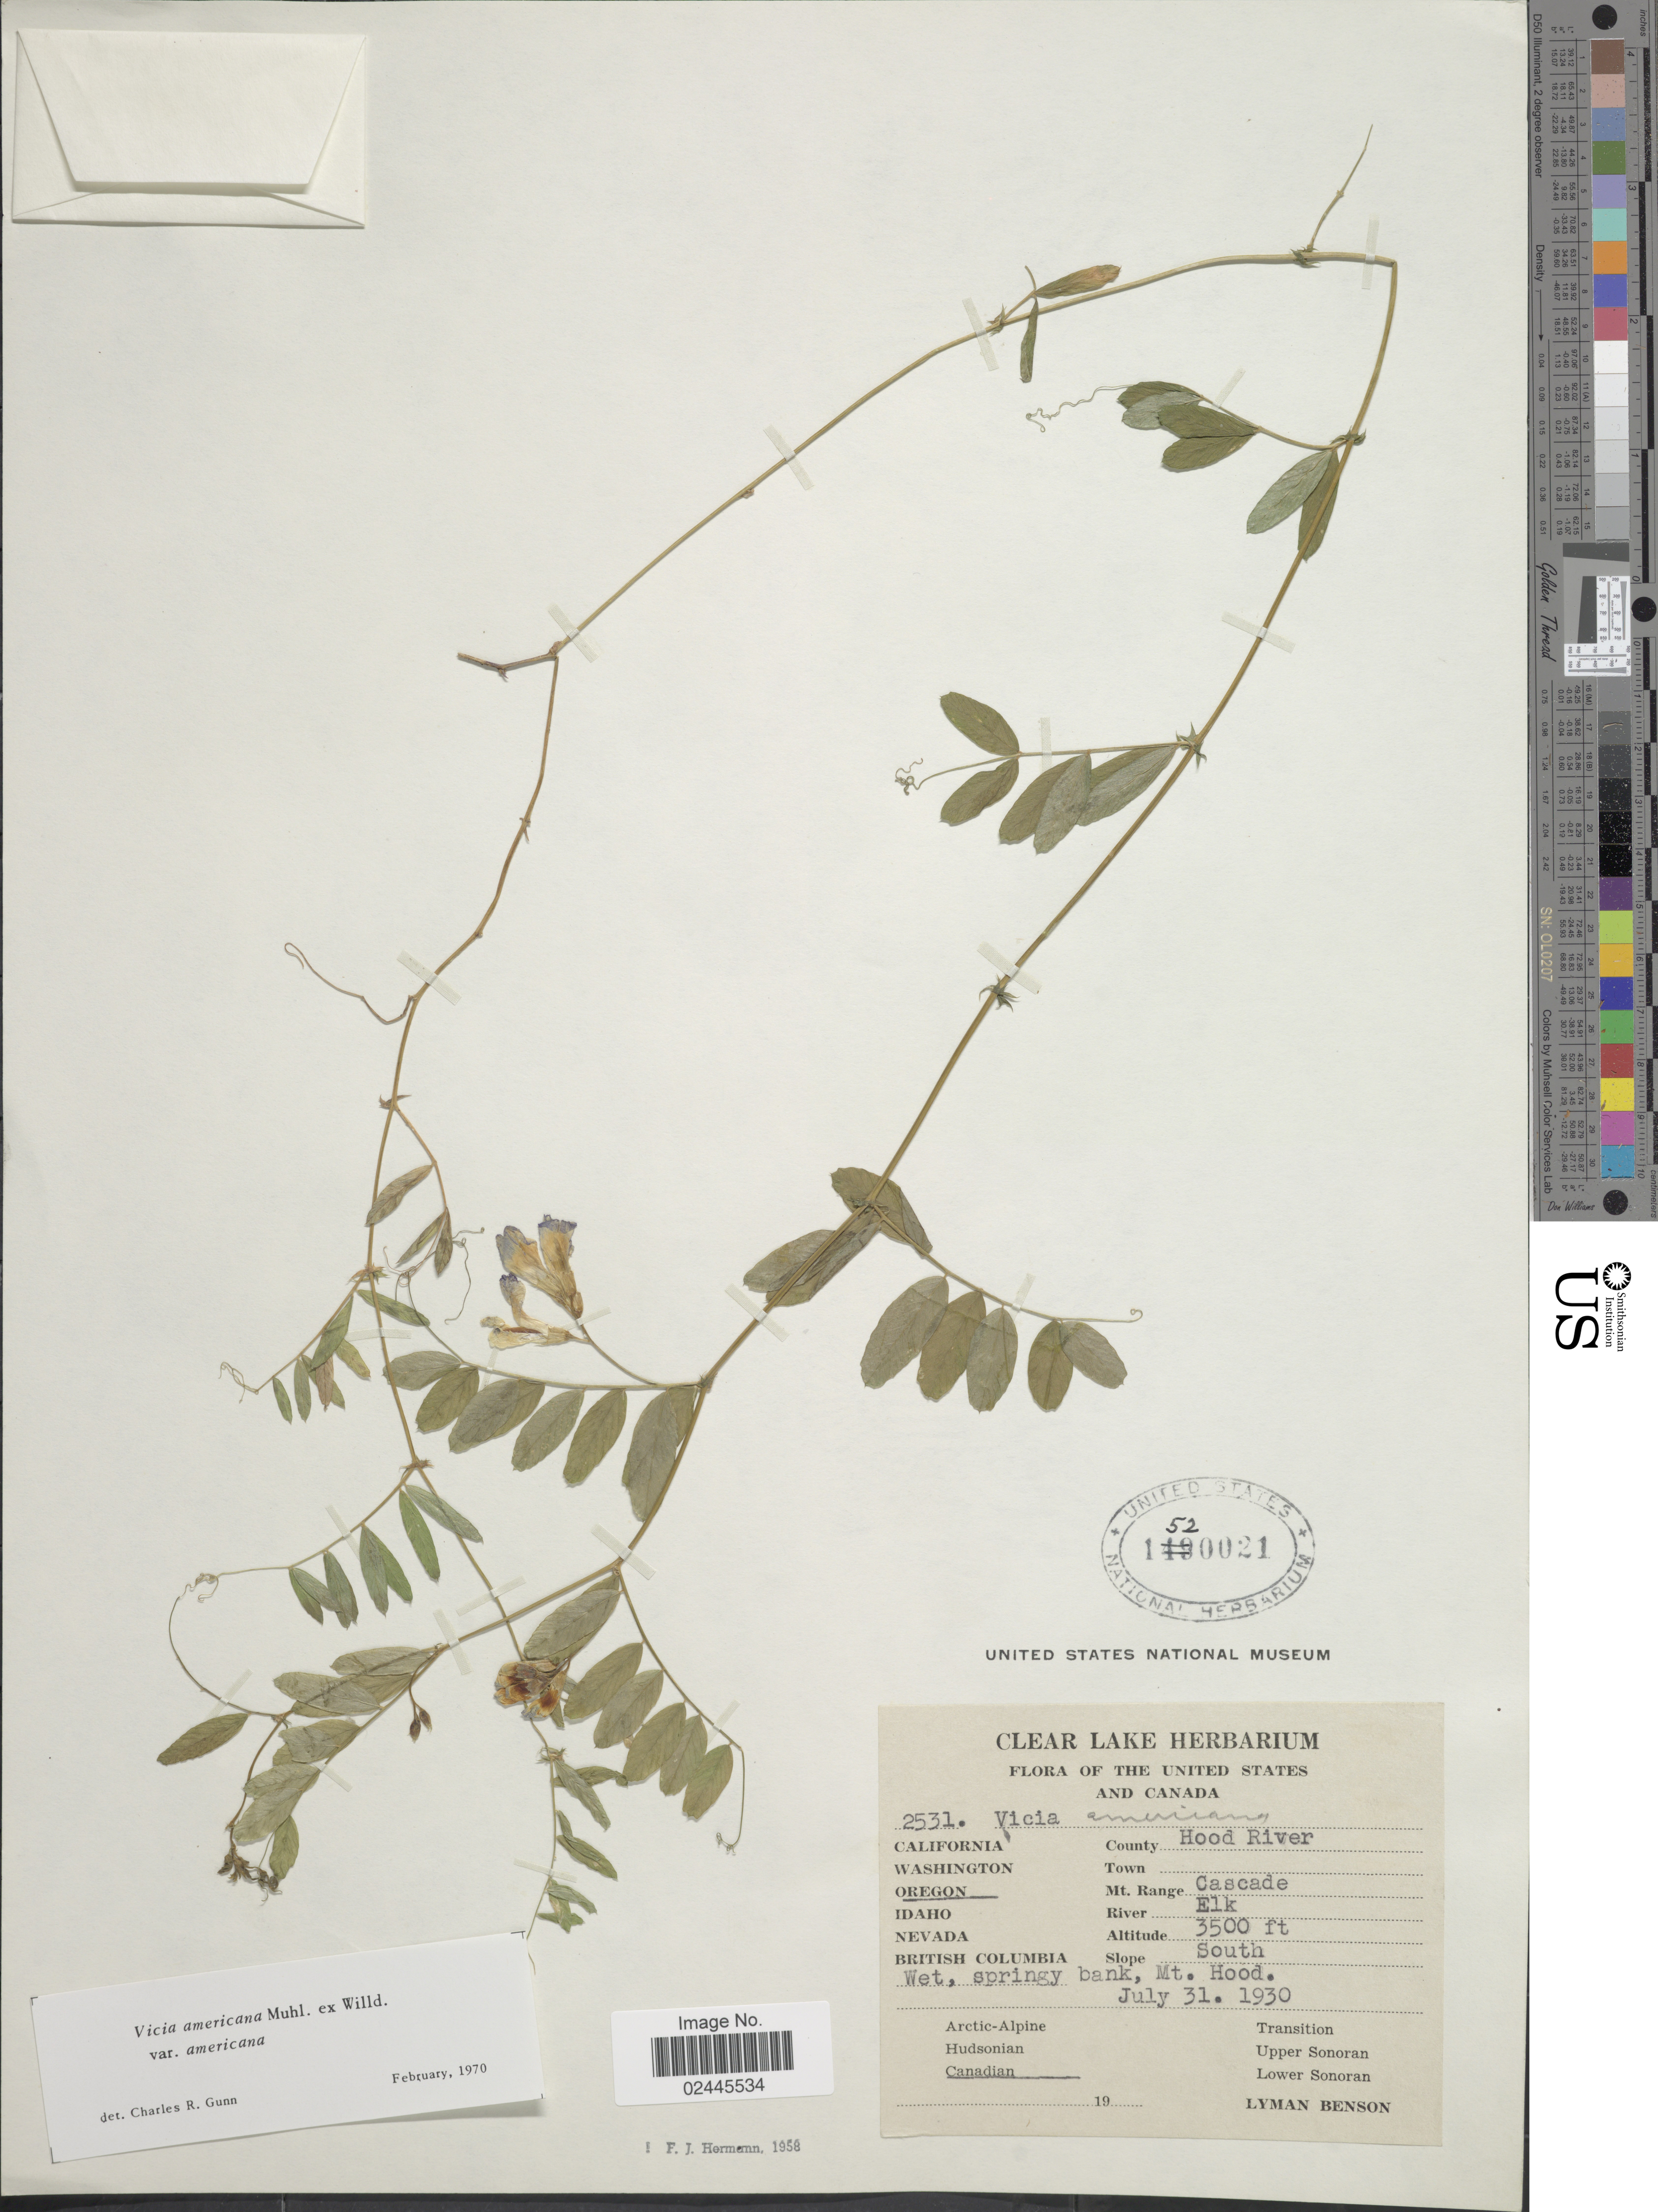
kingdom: Plantae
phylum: Tracheophyta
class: Magnoliopsida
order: Fabales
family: Fabaceae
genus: Vicia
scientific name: Vicia americana var. americana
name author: Muhl. ex Willd.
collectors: L. D. Benson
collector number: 2531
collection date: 1930-07-31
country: United States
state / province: Oregon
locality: County Hood River, Mt. Range Cascade, River Elk, south slope, wet, springy bank, Mt. Hood.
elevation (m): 1067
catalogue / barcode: US 1520021